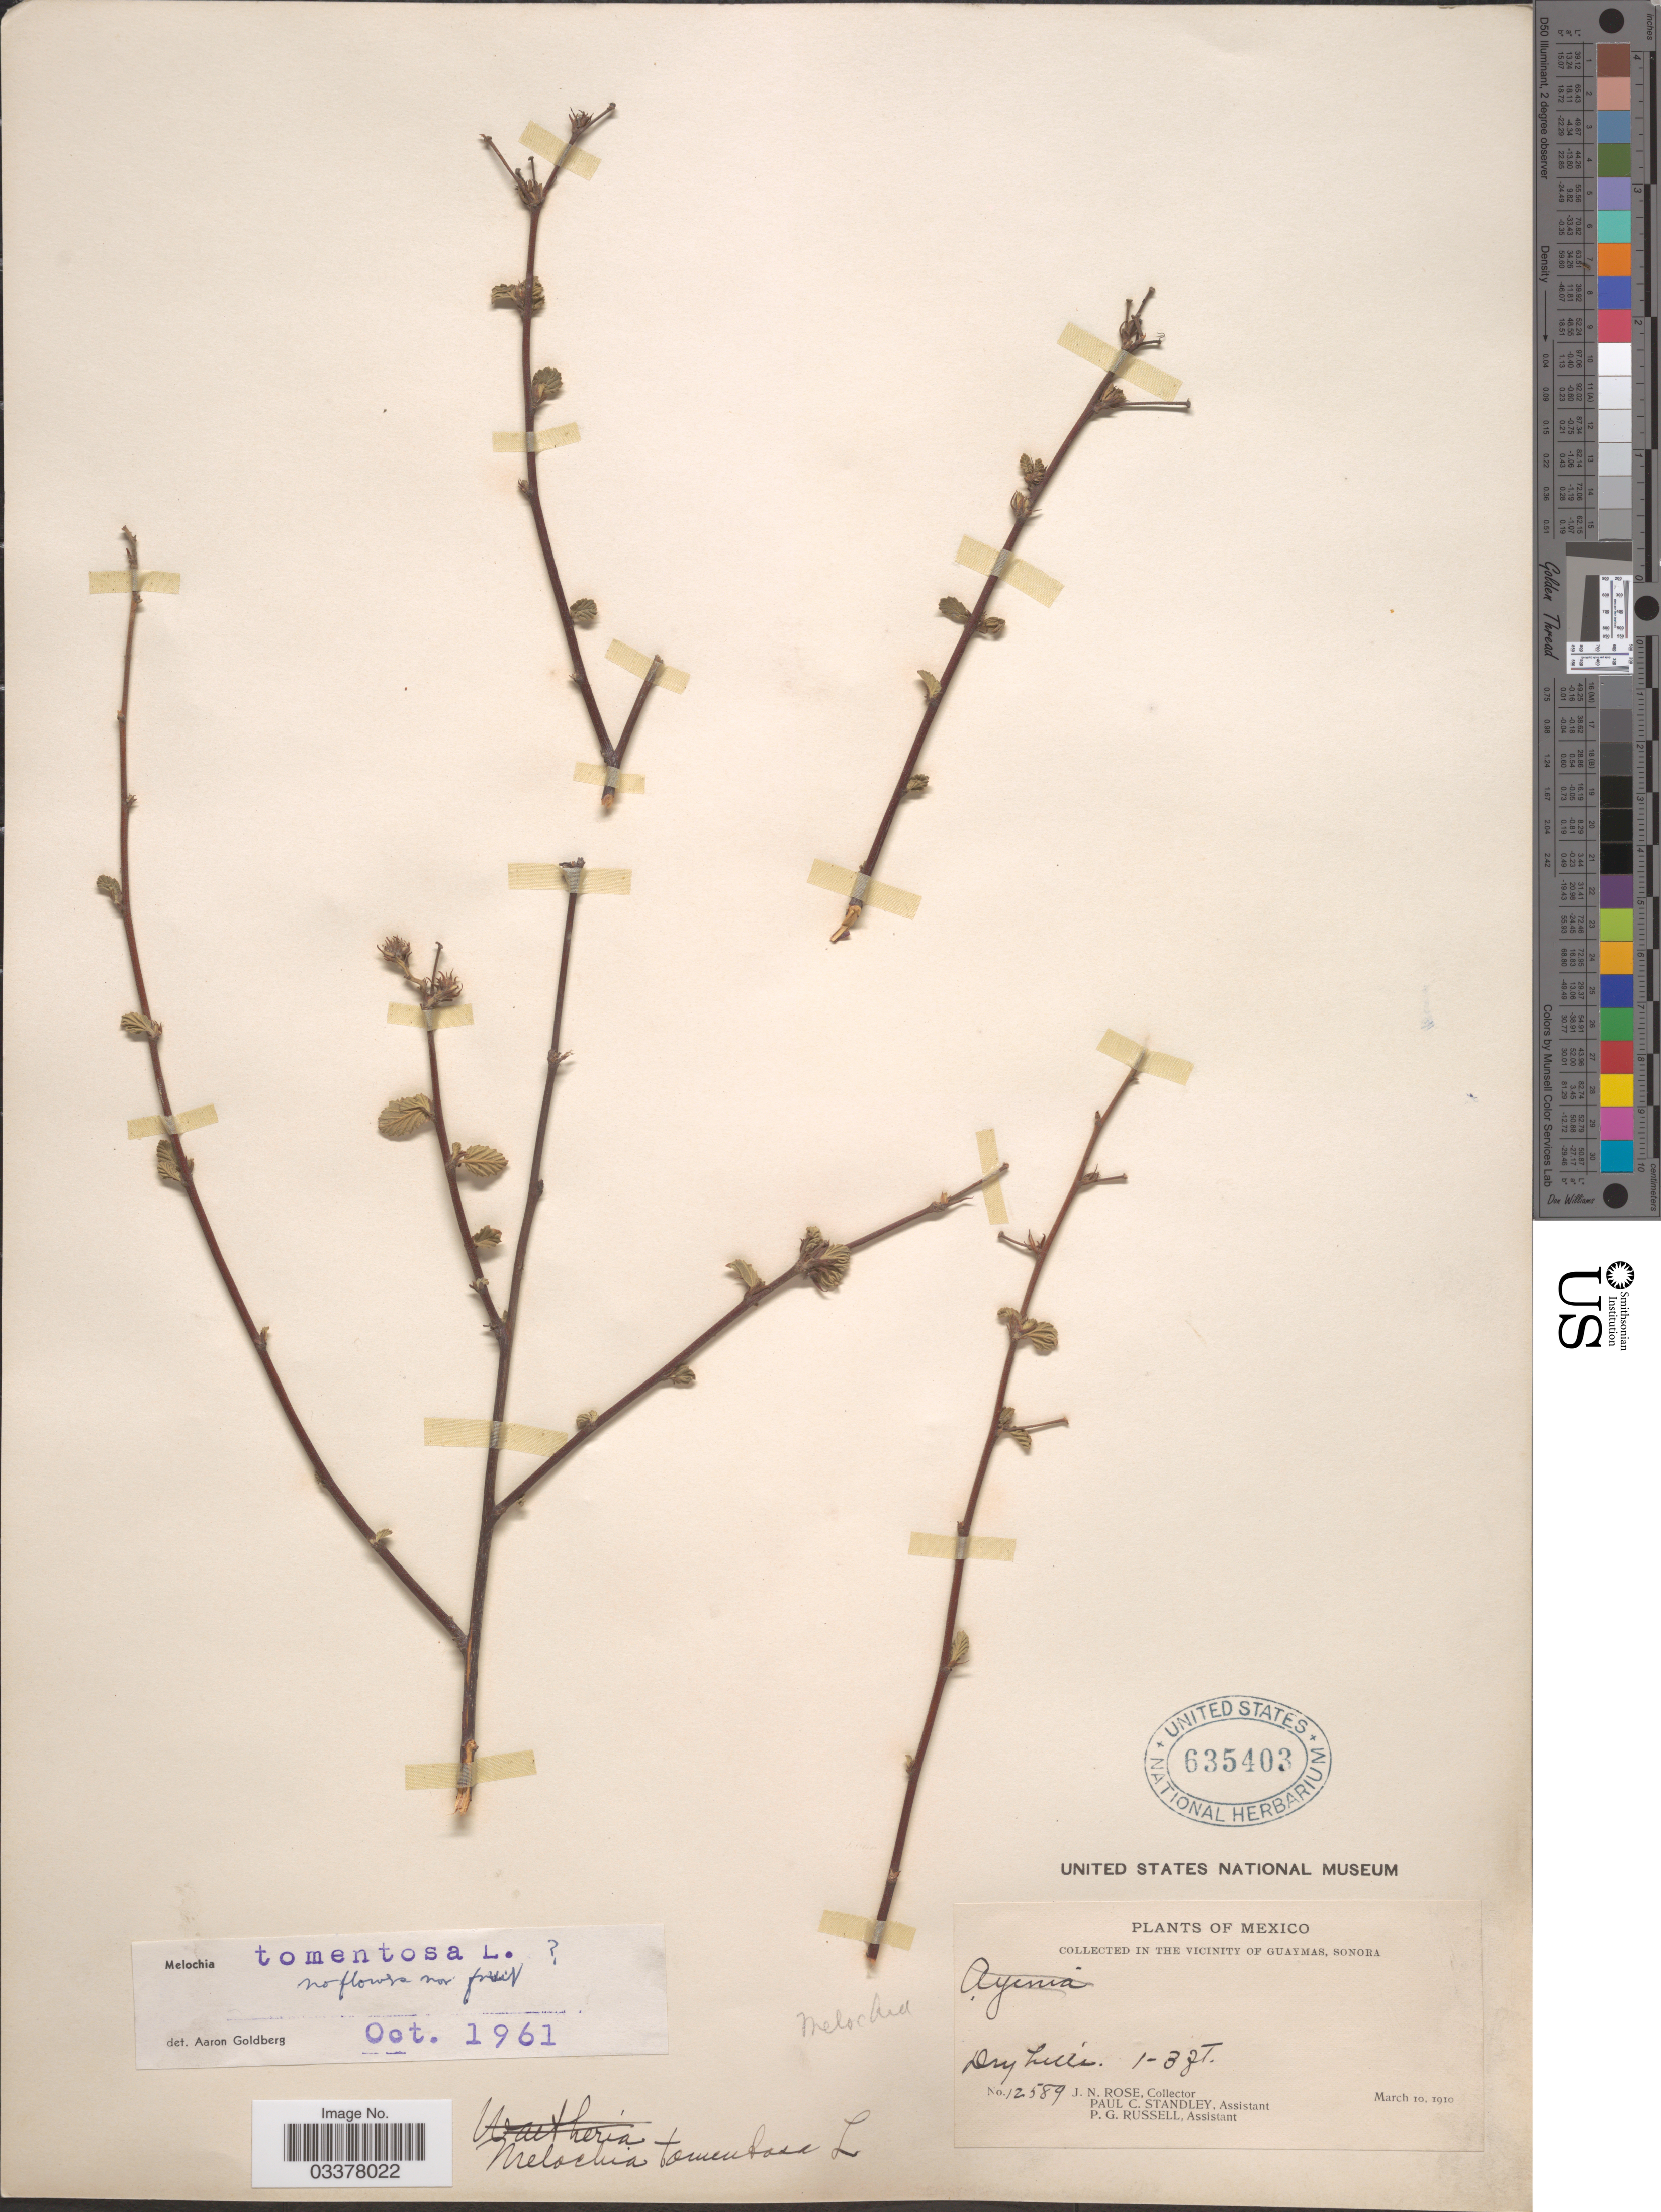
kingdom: Plantae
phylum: Tracheophyta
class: Magnoliopsida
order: Malvales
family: Malvaceae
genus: Melochia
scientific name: Melochia tomentosa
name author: L.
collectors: J. N. Rose, P. C. Standley & P. G. Russell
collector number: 12589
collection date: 1910-03-10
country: Mexico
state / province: Sonora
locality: In the vicinity of Guaymas.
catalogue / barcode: US 635403